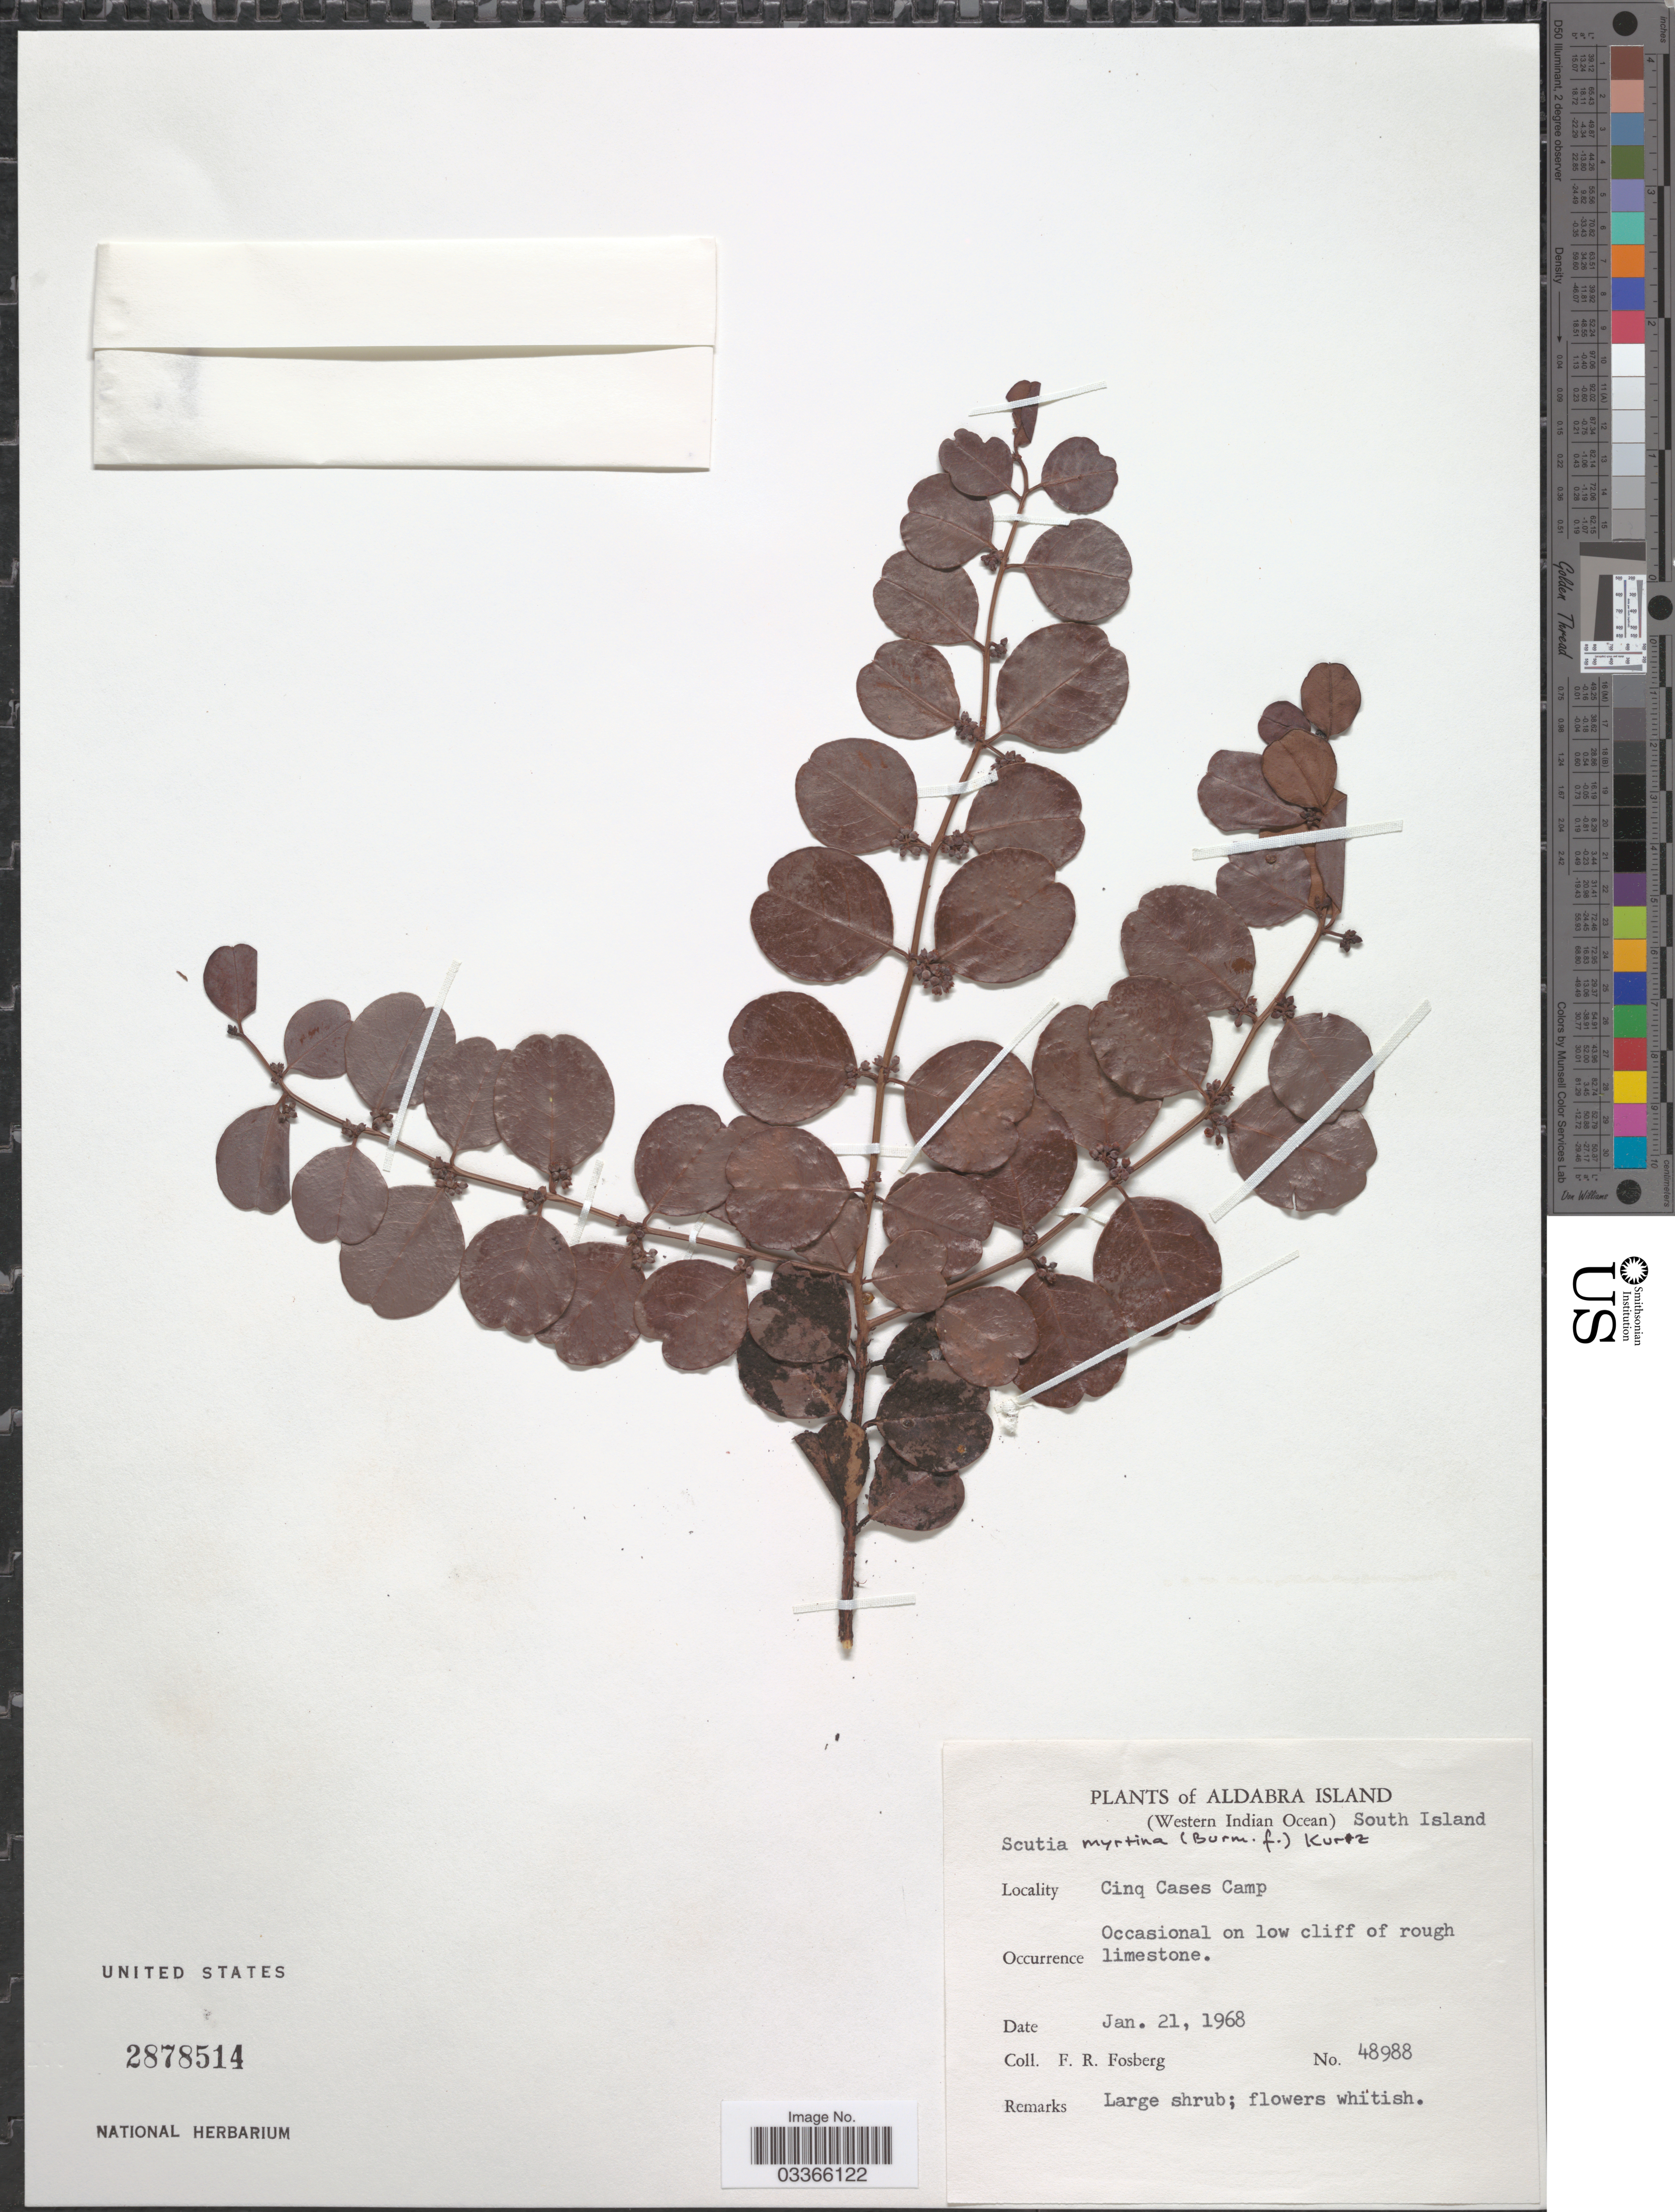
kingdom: Plantae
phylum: Tracheophyta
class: Magnoliopsida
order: Rosales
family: Rhamnaceae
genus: Scutia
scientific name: Scutia myrtina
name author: (Burm. f.) Kurz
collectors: F. R. Fosberg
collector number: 48988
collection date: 1968-01-21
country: Seychelles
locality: Aldabra Island (Western Indian Ocean) South Island, Cinq Cases Camp.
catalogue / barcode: US 2878514